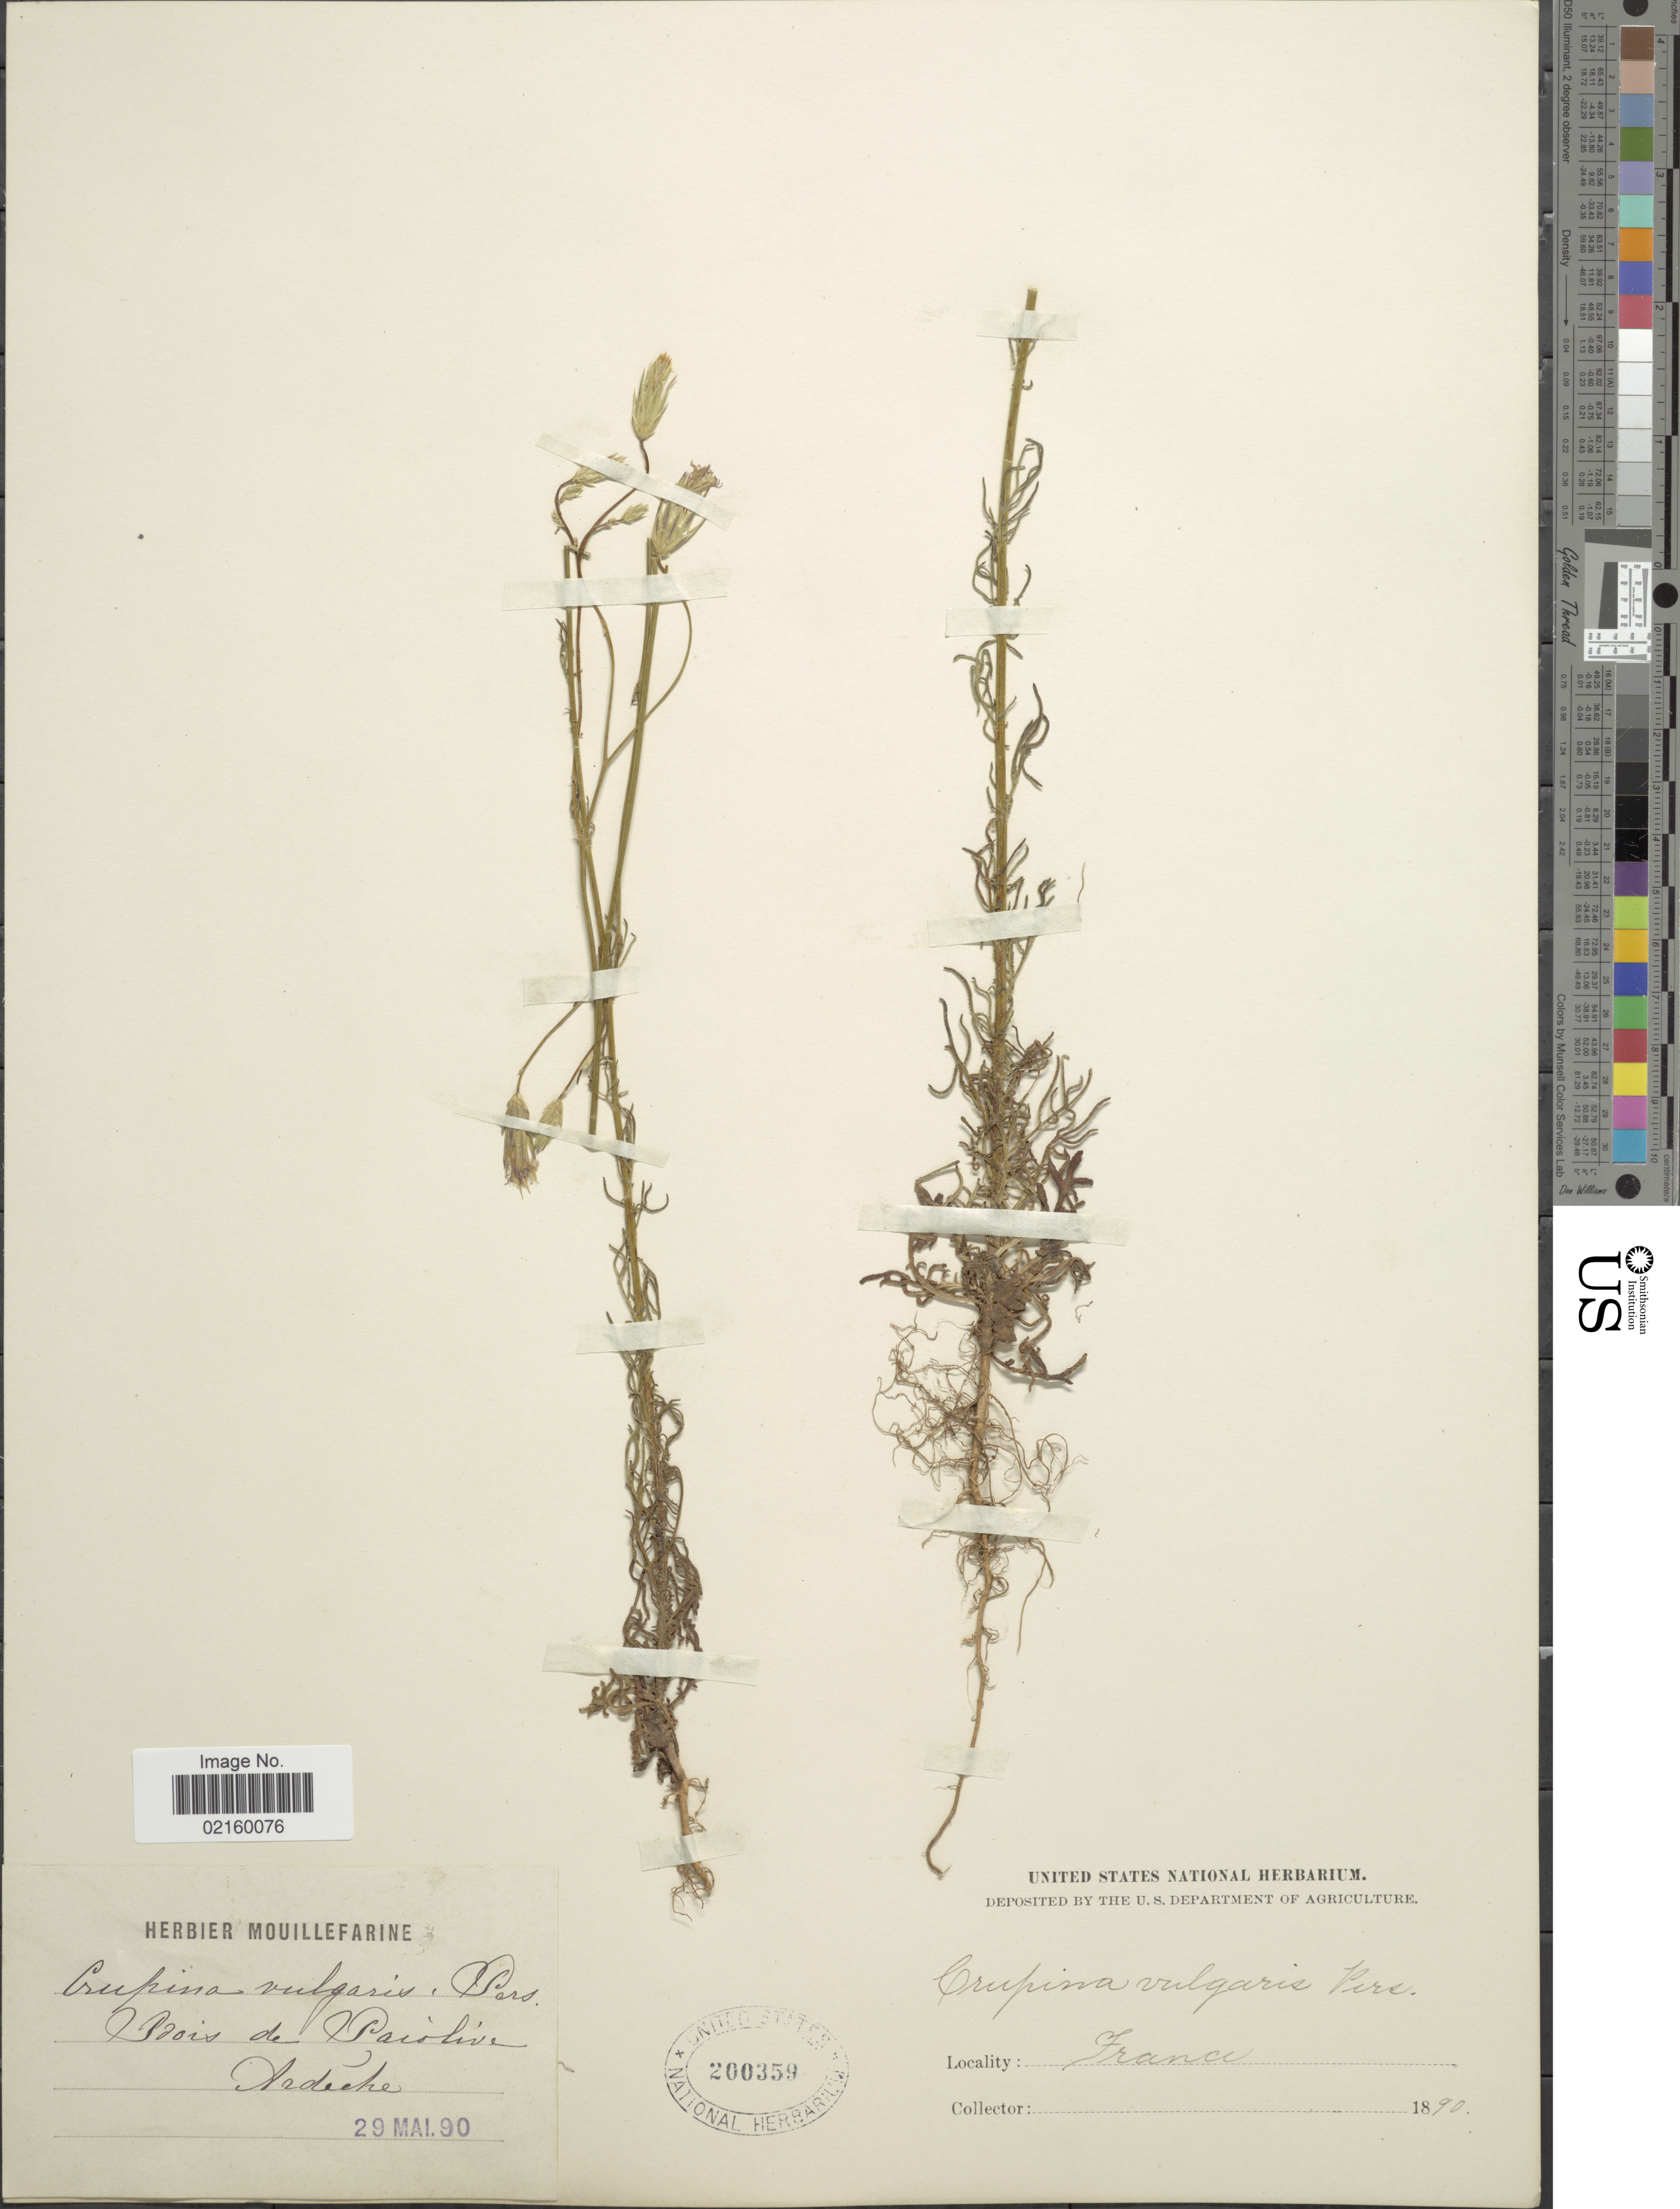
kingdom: Plantae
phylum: Tracheophyta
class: Magnoliopsida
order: Asterales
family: Asteraceae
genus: Crupina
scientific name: Crupina vulgaris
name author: Pers. ex Cass.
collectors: ex herb. Mouillefarine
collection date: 1890-05-29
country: France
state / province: Auvergne-Rhône-Alpes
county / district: Ardèche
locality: Bois de Paiolive, Ardèche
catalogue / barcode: US 200359